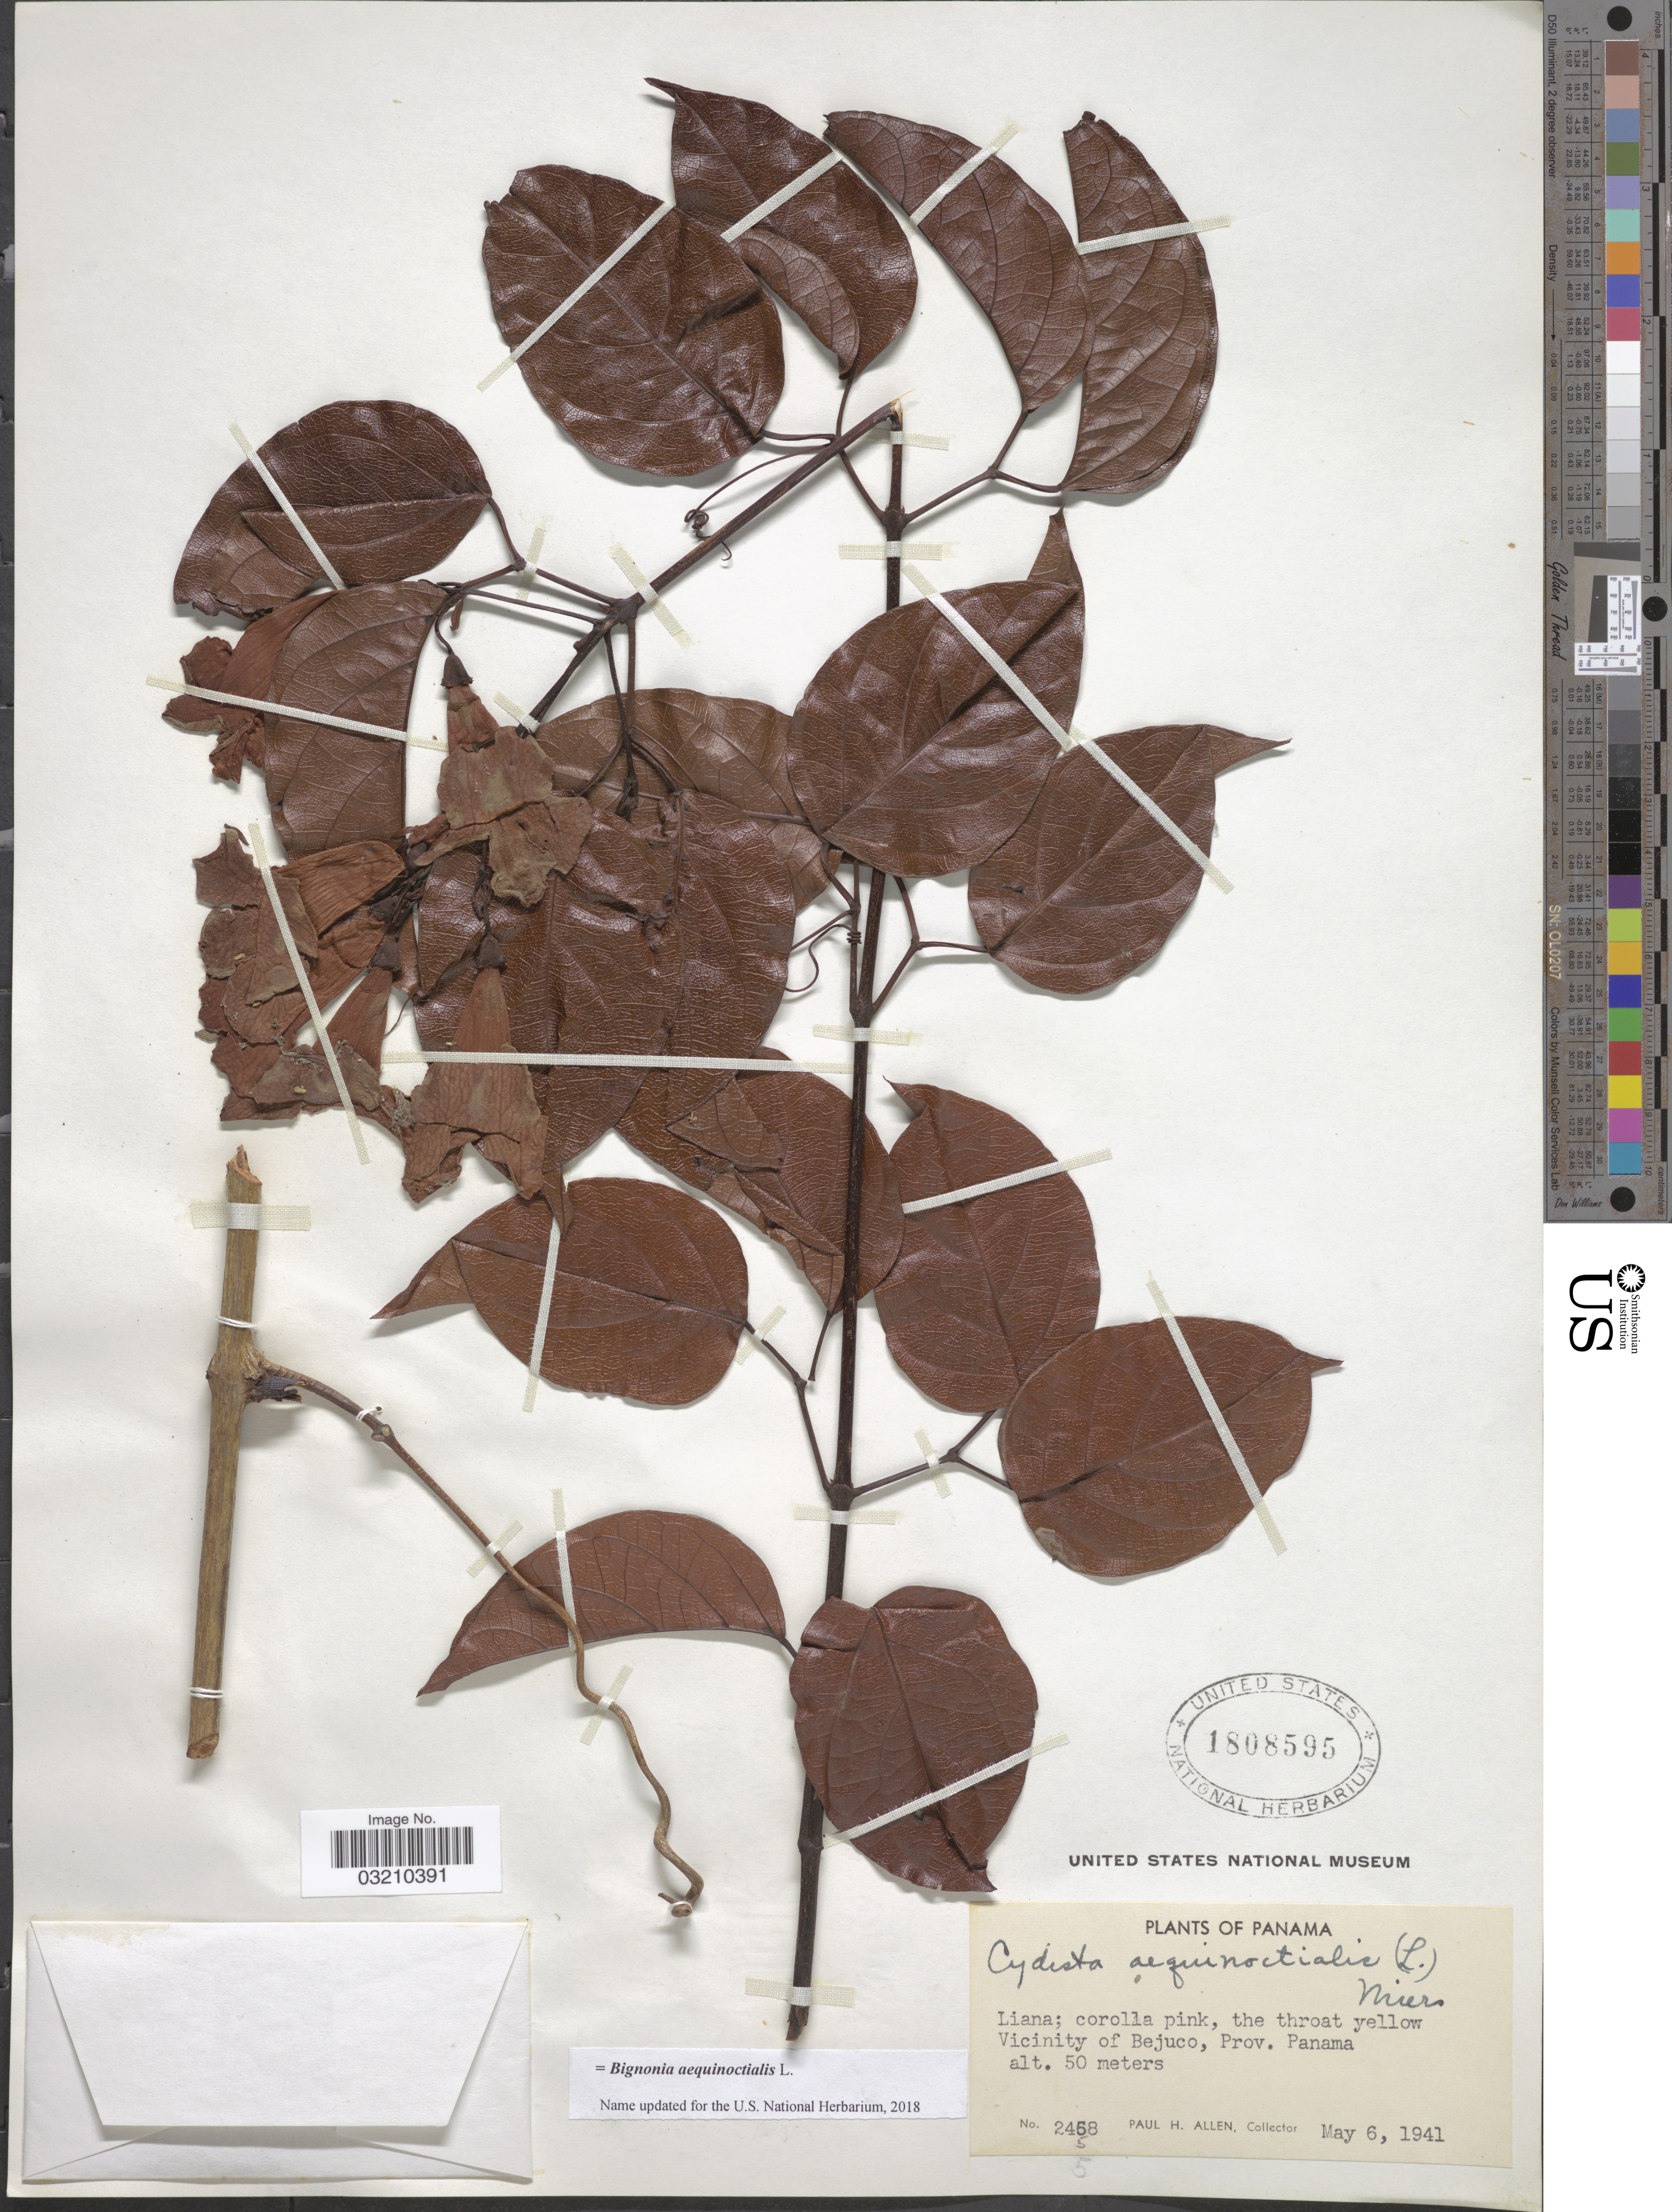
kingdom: Plantae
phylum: Tracheophyta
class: Magnoliopsida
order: Lamiales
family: Bignoniaceae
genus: Bignonia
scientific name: Bignonia aequinoctialis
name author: L.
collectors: P. H. Allen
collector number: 2458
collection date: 1941-05-06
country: Panama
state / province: Panamá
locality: Vicinity of Bejuco.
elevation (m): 50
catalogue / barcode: US 1808595